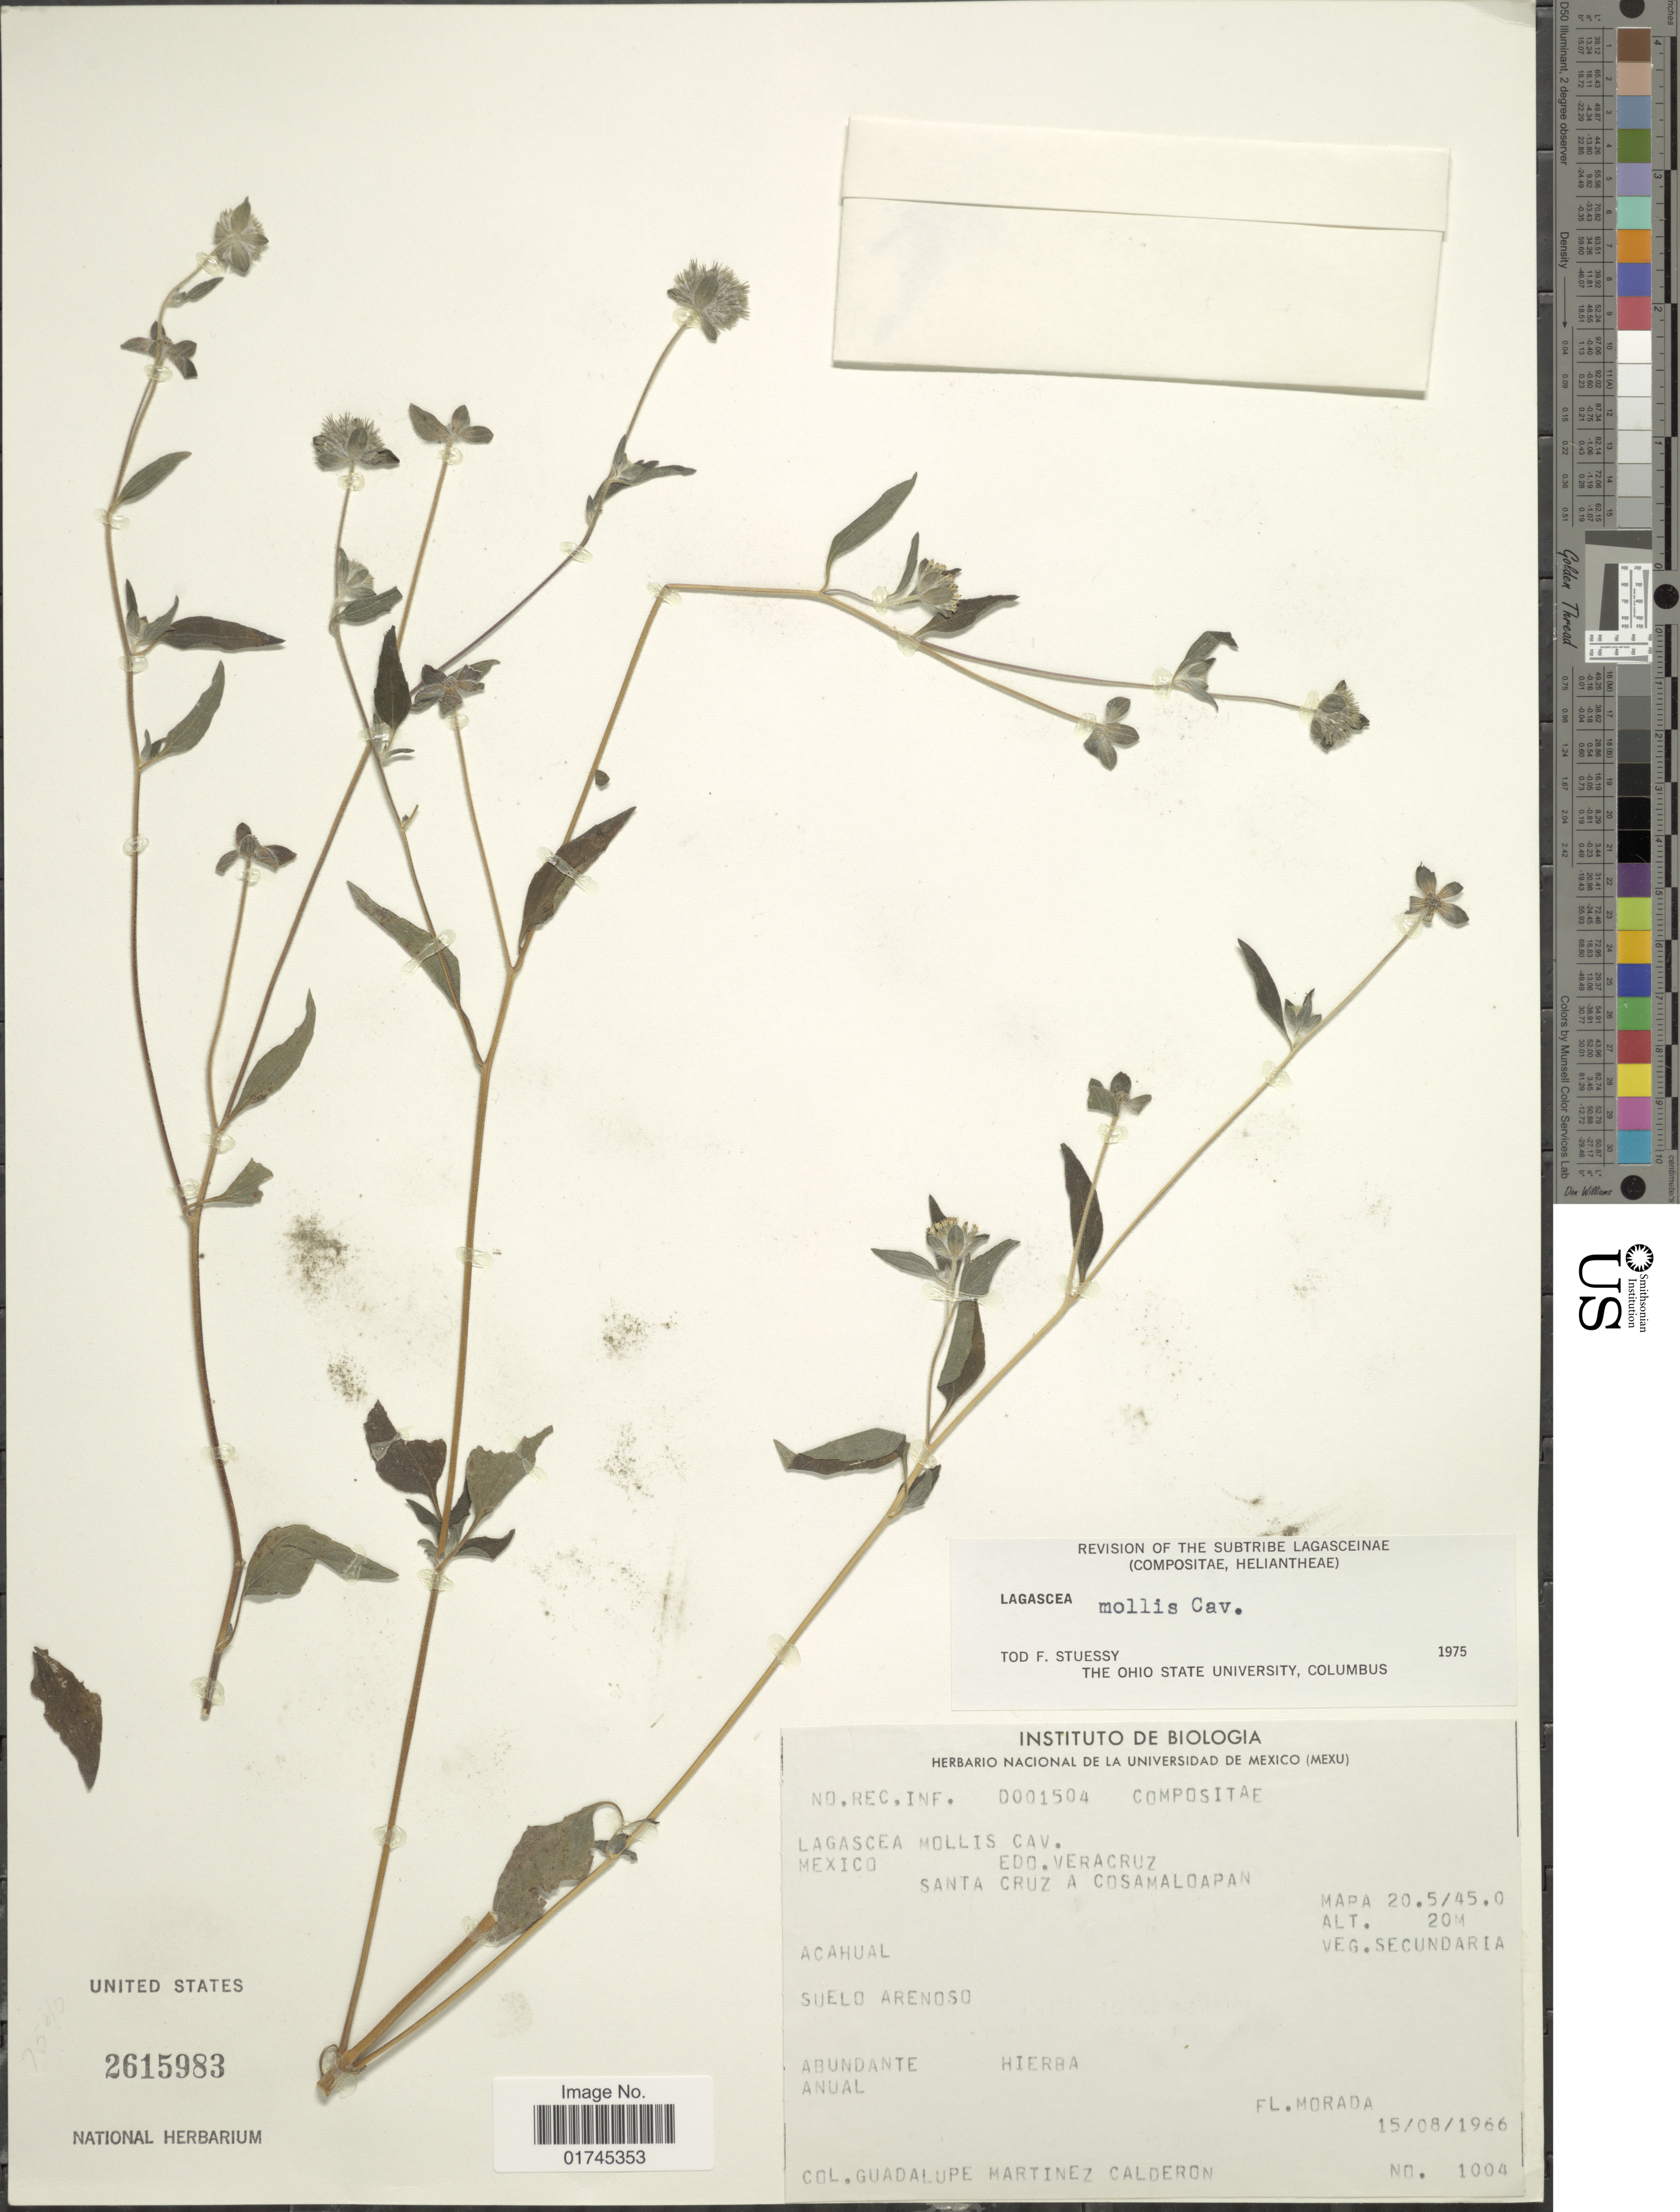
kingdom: Plantae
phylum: Tracheophyta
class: Magnoliopsida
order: Asterales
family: Asteraceae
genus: Lagascea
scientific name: Lagascea mollis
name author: Cav.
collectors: G. Martinez-C.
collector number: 1004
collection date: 1966-08-15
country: Mexico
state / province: Veracruz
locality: Santa Cruz a Cosamaloapan, Acahual.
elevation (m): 20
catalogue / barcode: US 2615983